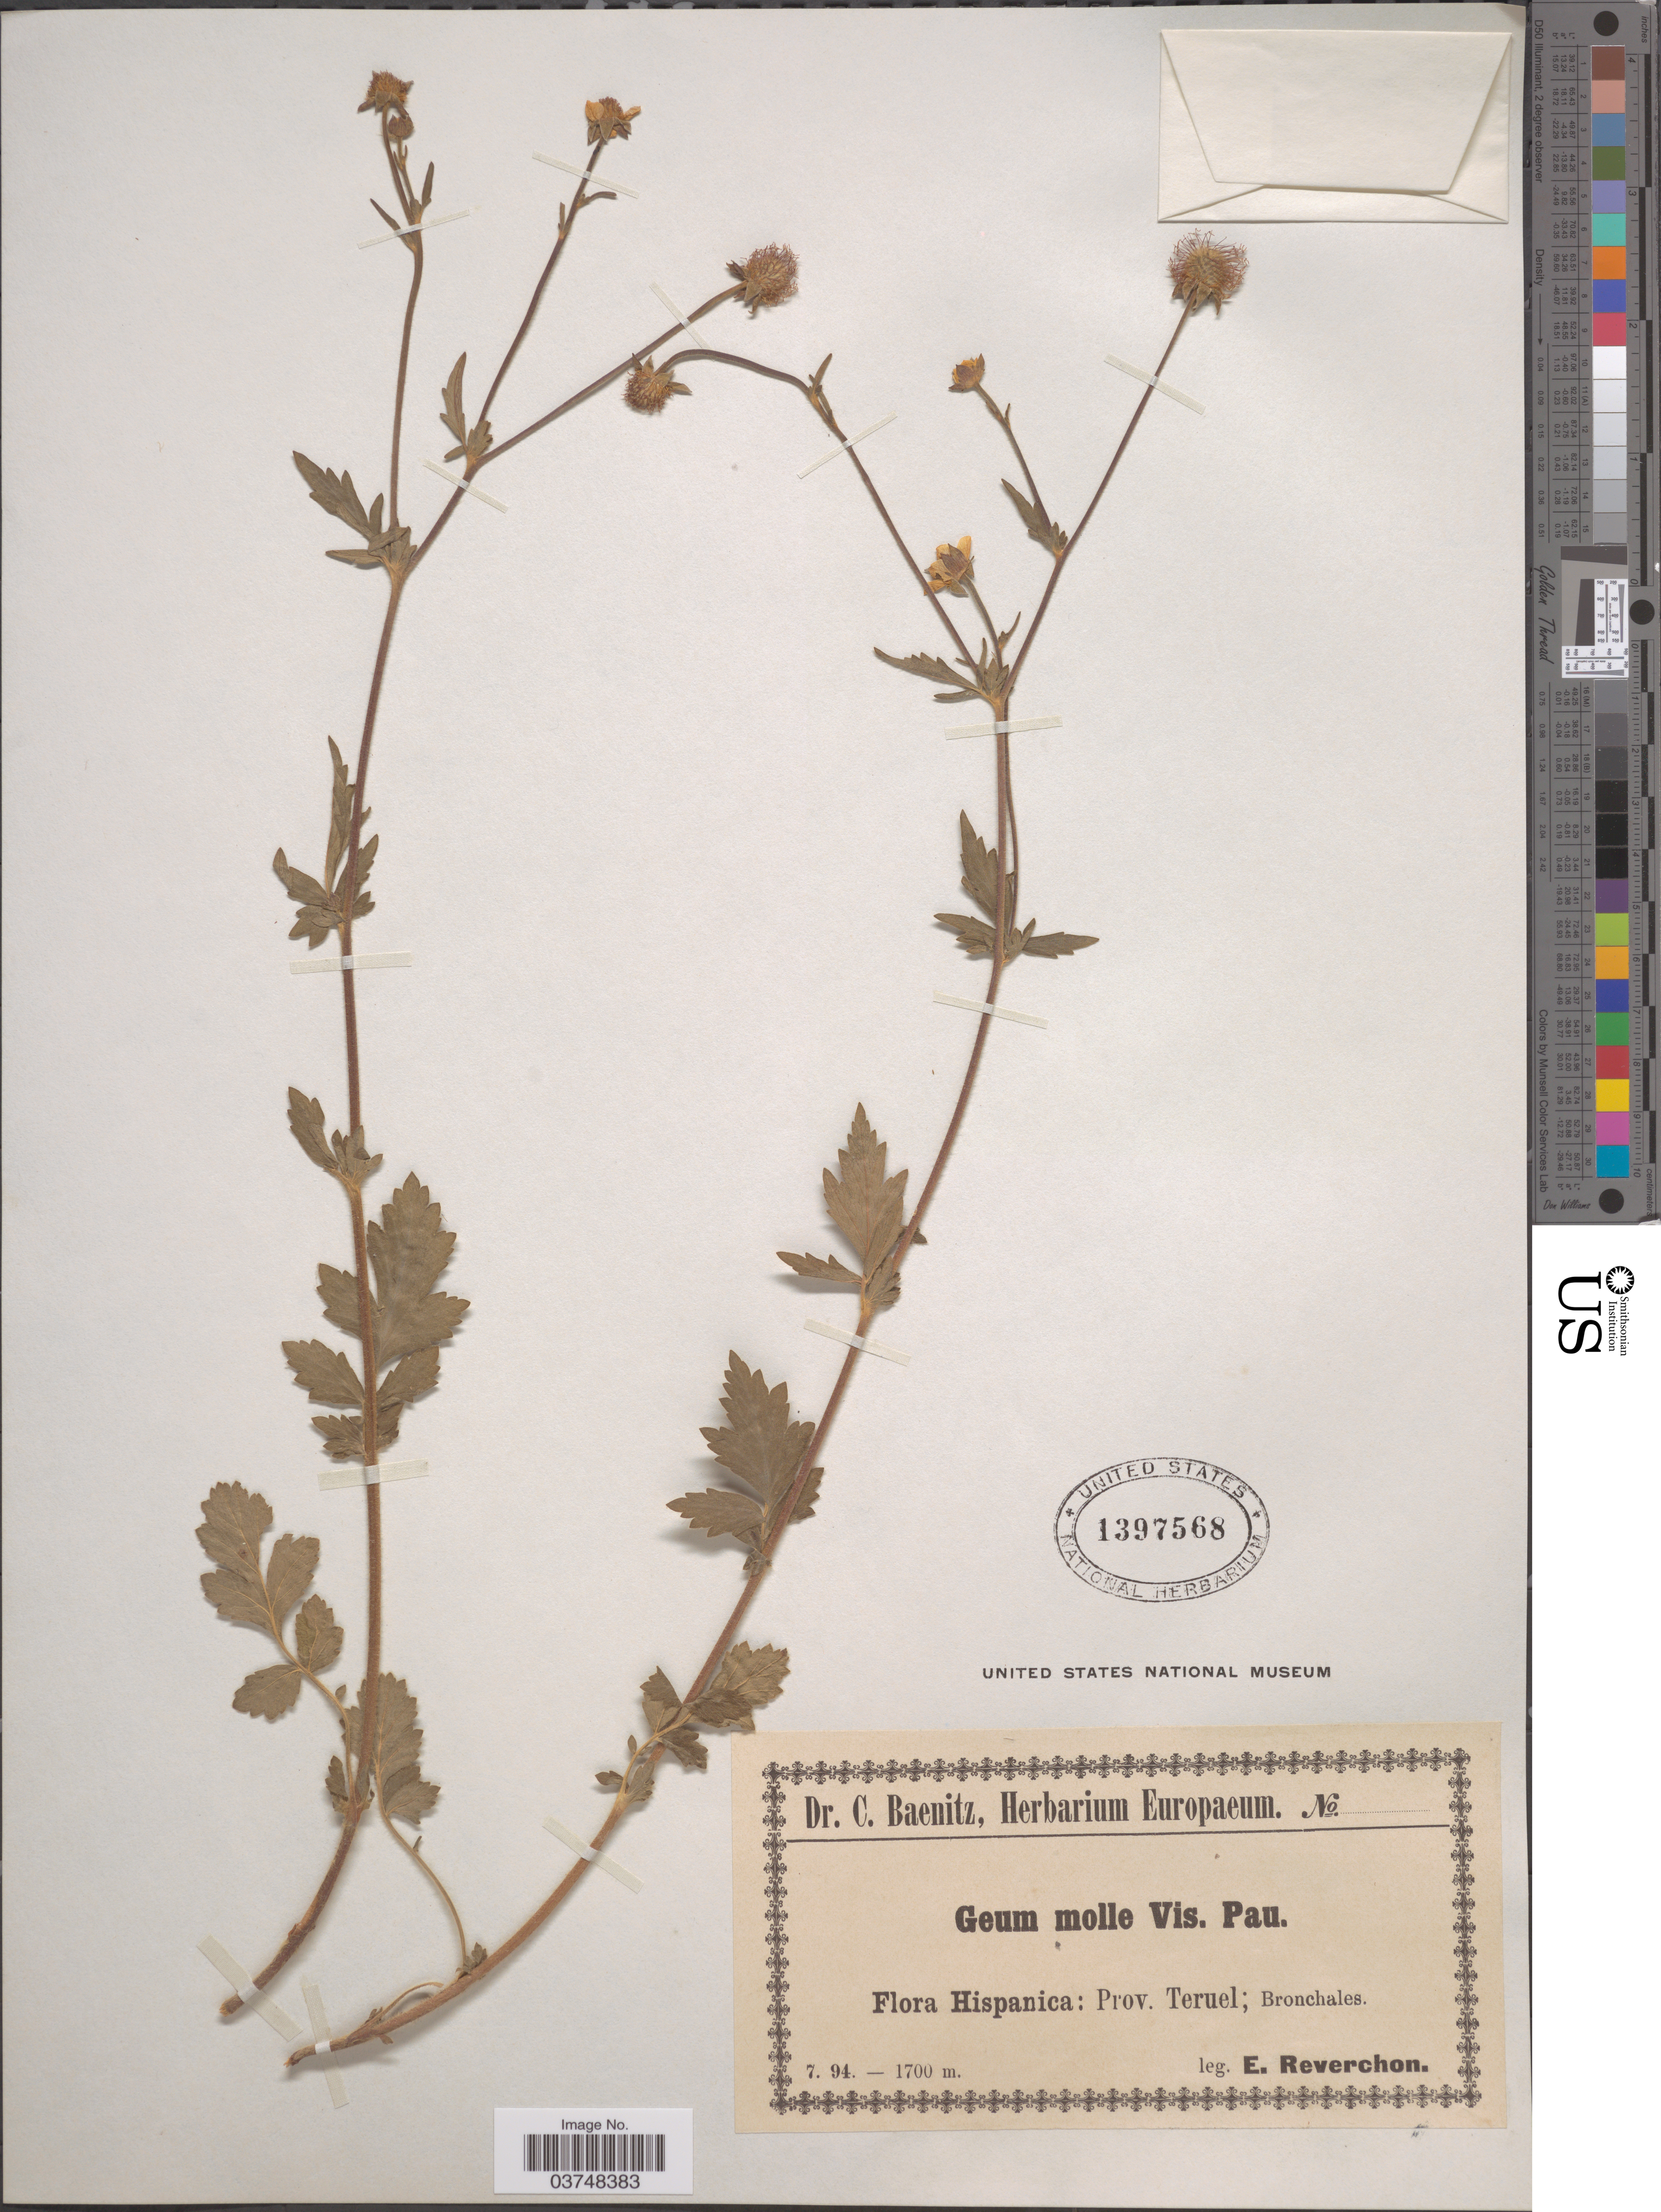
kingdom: Plantae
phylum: Tracheophyta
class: Magnoliopsida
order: Rosales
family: Rosaceae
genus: Geum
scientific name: Geum molle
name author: Vis. & Pančić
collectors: E. Reverchon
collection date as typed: Transcribed d/m/y: /7/94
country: Spain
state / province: Aragón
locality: Hispanica: Prov. Teruel; Bronchales.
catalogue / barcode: US 1397568